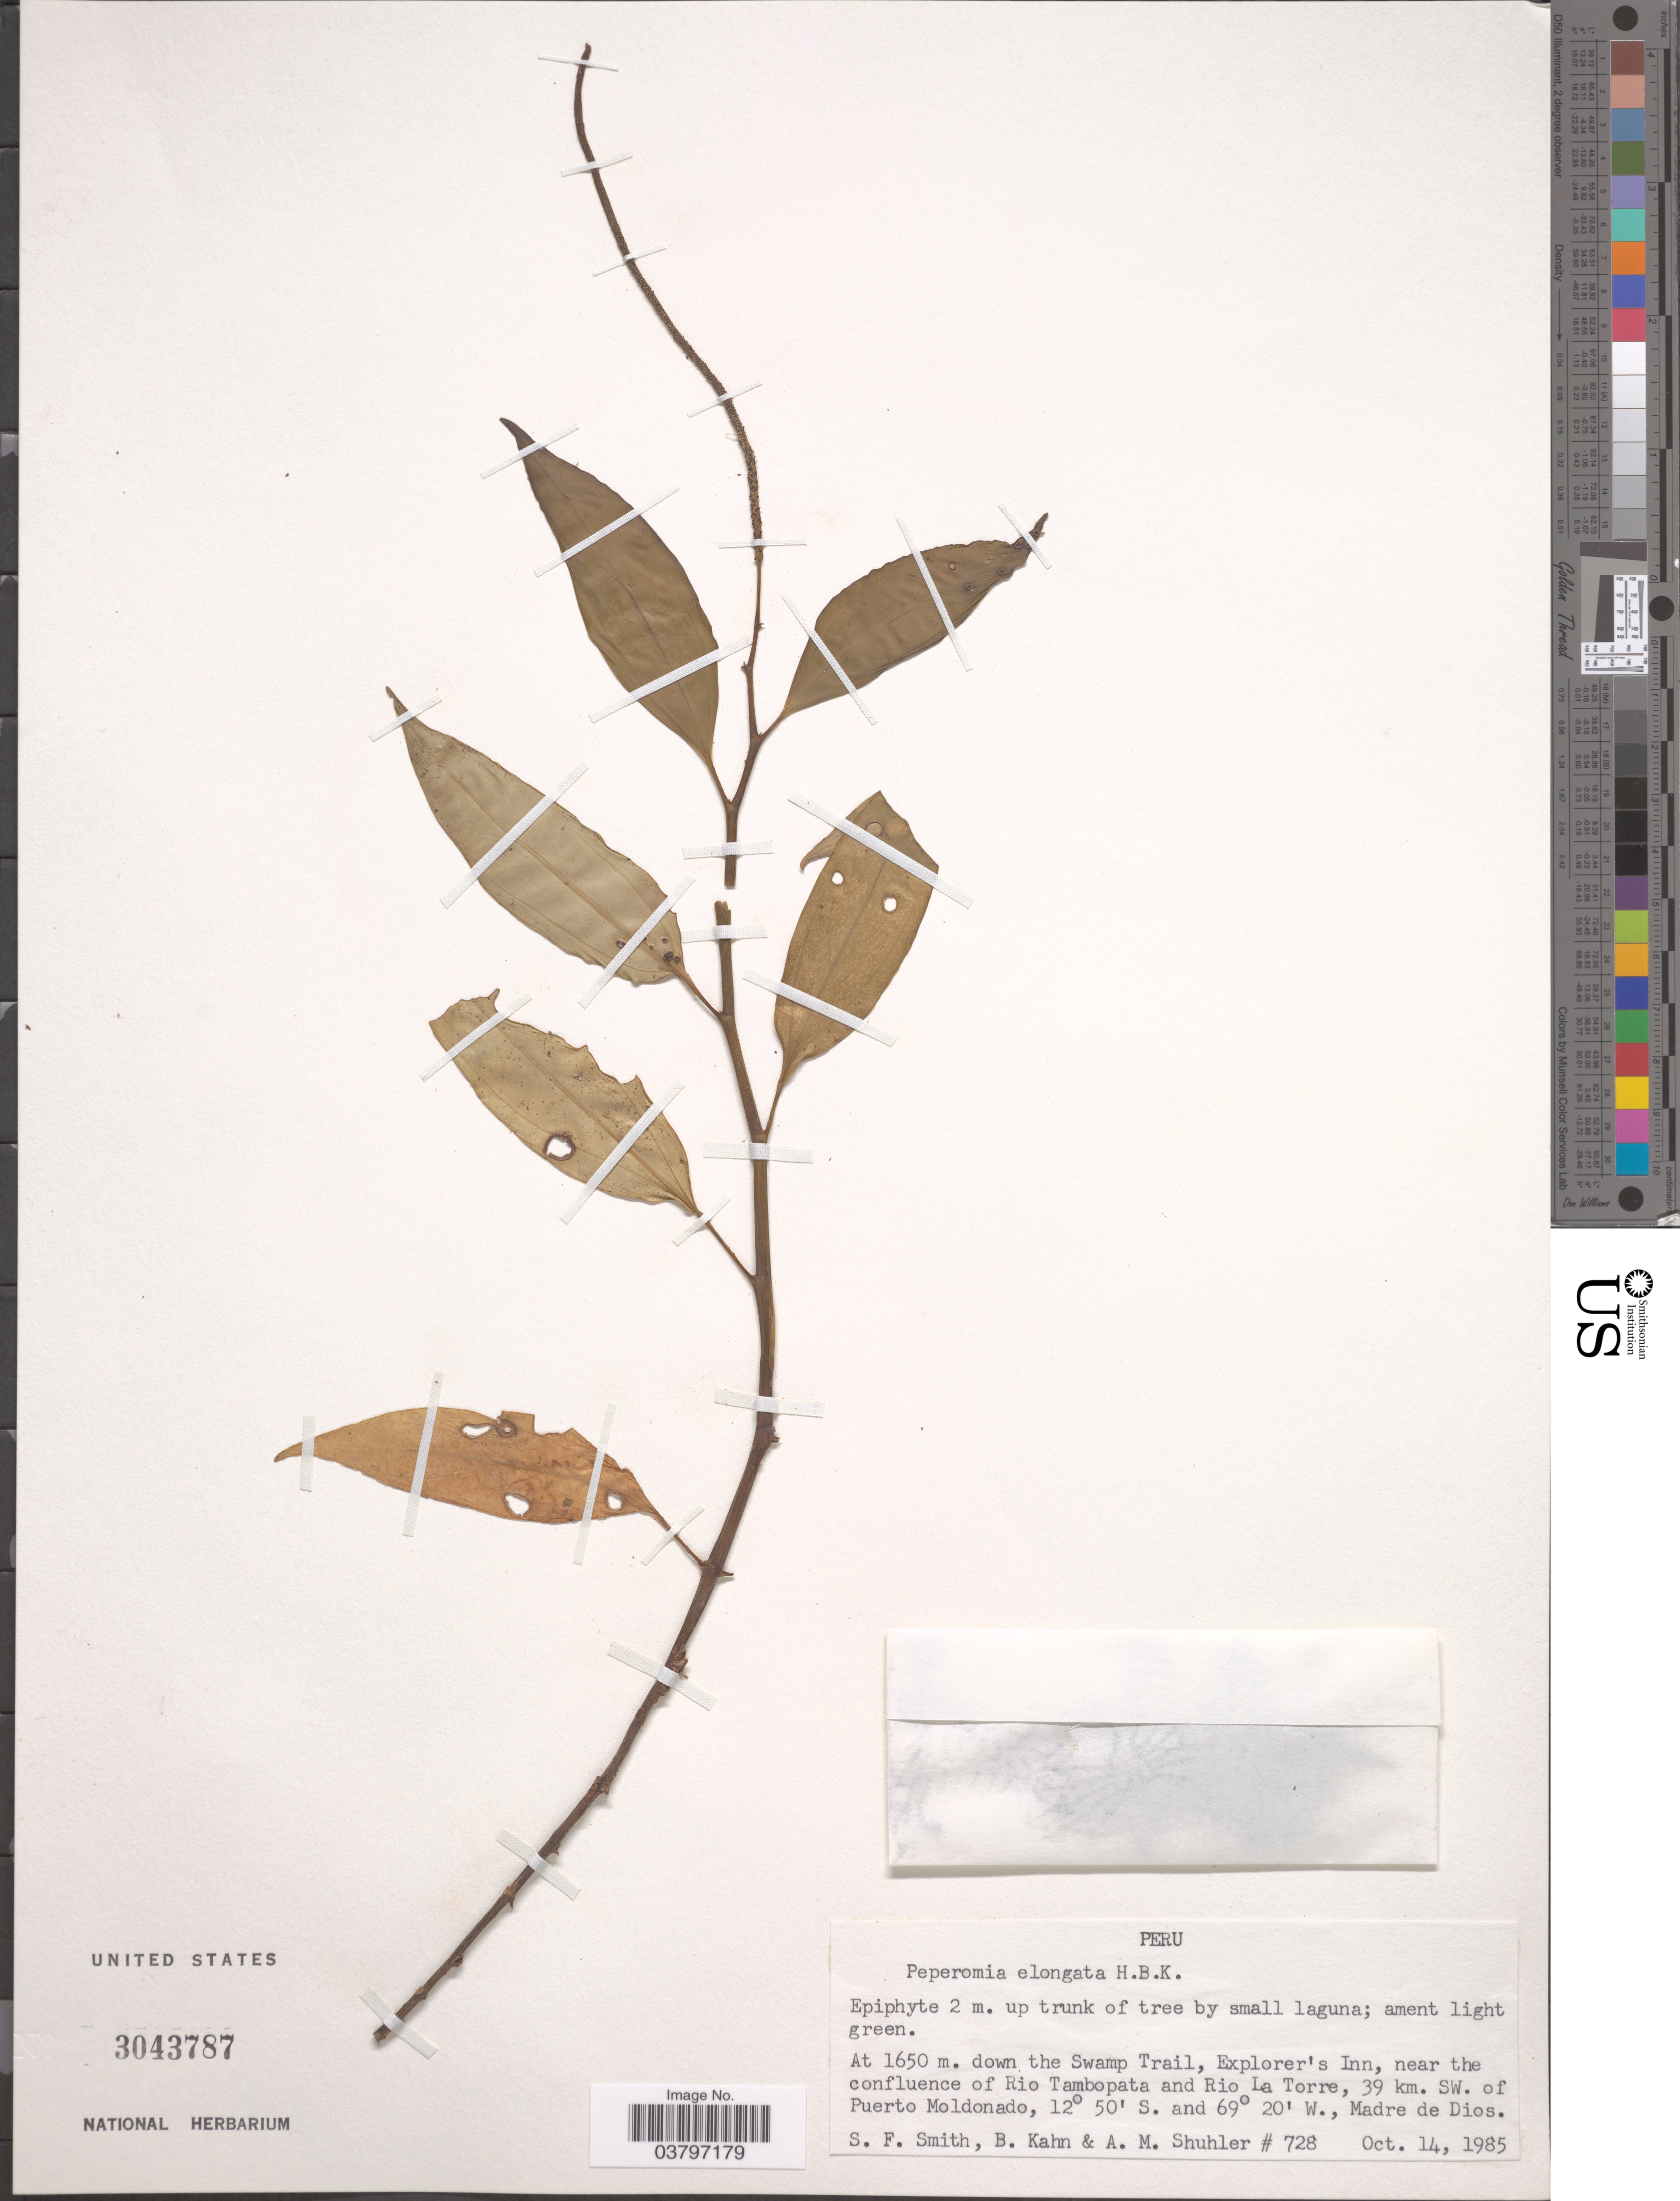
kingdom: Plantae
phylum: Tracheophyta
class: Magnoliopsida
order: Piperales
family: Piperaceae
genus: Peperomia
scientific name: Peperomia elongata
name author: Kunth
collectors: S.F. Smith, B. Kahn & A. Shuhler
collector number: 728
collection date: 1985-10-14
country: Peru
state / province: Madre de Dios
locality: Down the Swamp Trail, Explorer's Inn, near the confluence of Rio Tambopata and Rio La Torre, 39 km. SW. of Puerto Moldonado.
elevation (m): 1650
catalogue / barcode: US 3043787